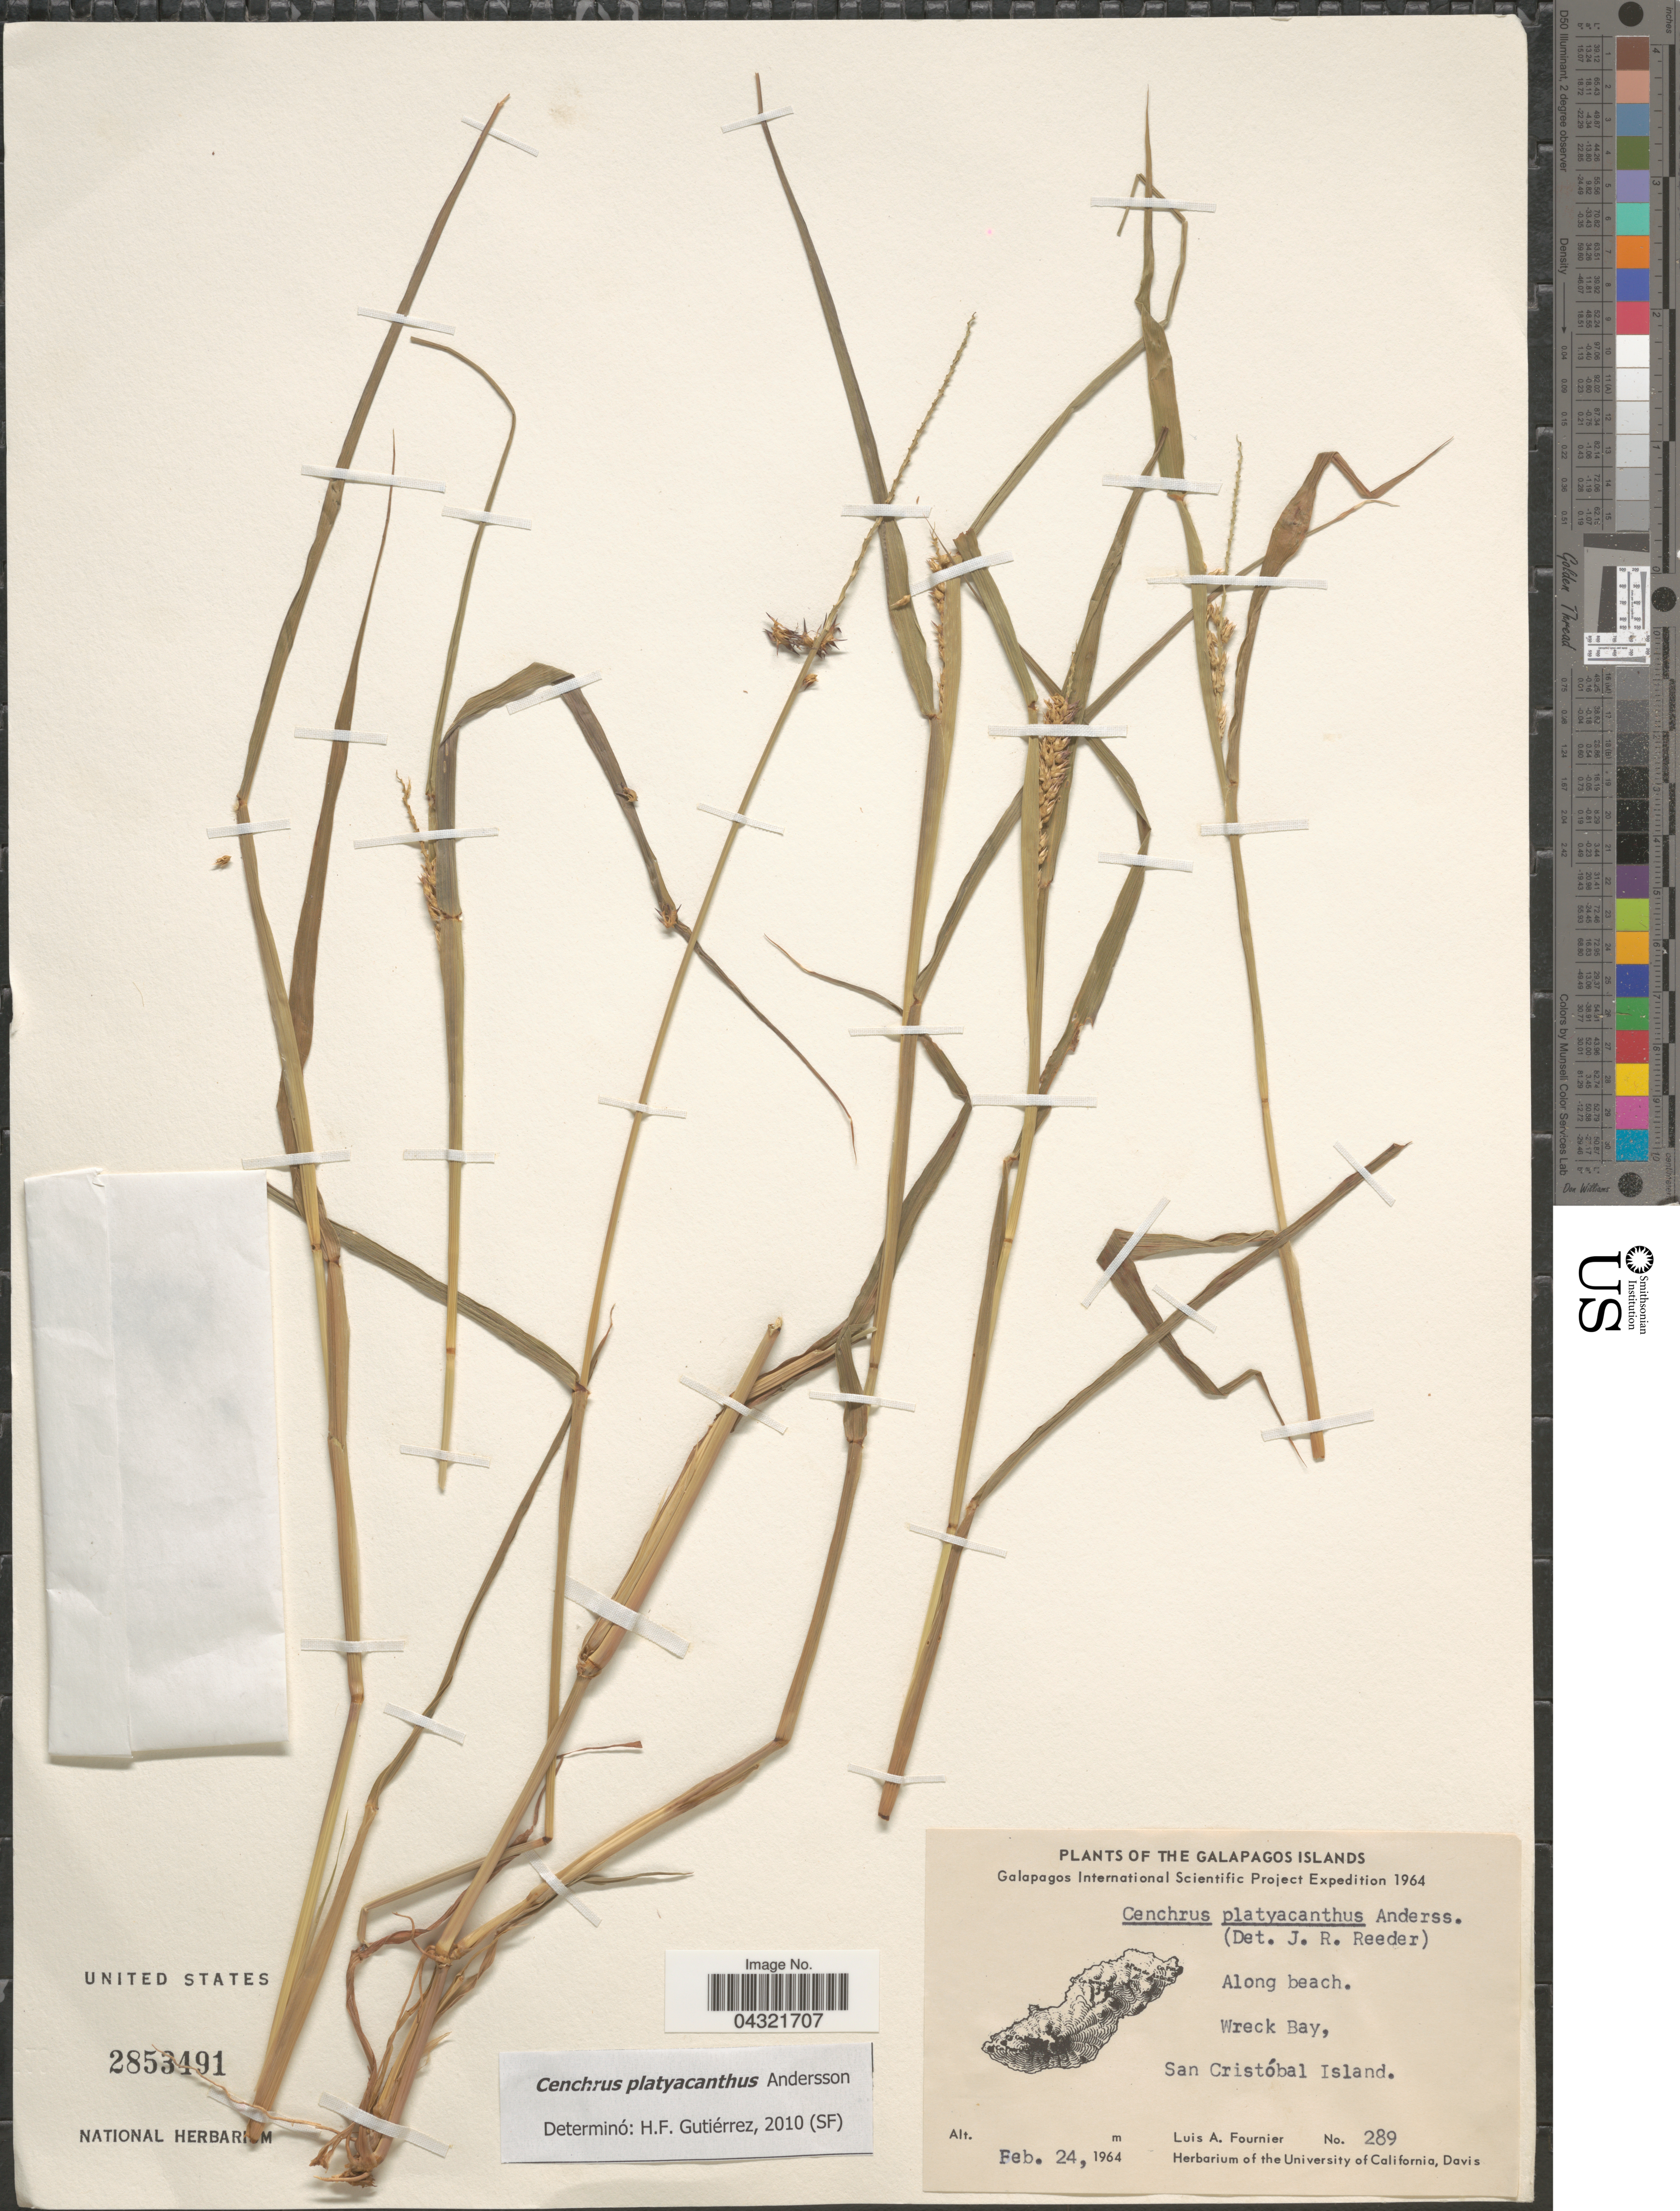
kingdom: Plantae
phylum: Tracheophyta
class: Liliopsida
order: Poales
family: Poaceae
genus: Cenchrus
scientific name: Cenchrus platyacanthus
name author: Andersson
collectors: L. A. Fournier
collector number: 289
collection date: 1964-02-24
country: Ecuador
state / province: Colón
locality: The Galapagos Islands. Galapagos International Scientific Project Expedition 1964. Along beach. Wreck Bay, San Cristóbal Island.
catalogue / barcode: US 2853491